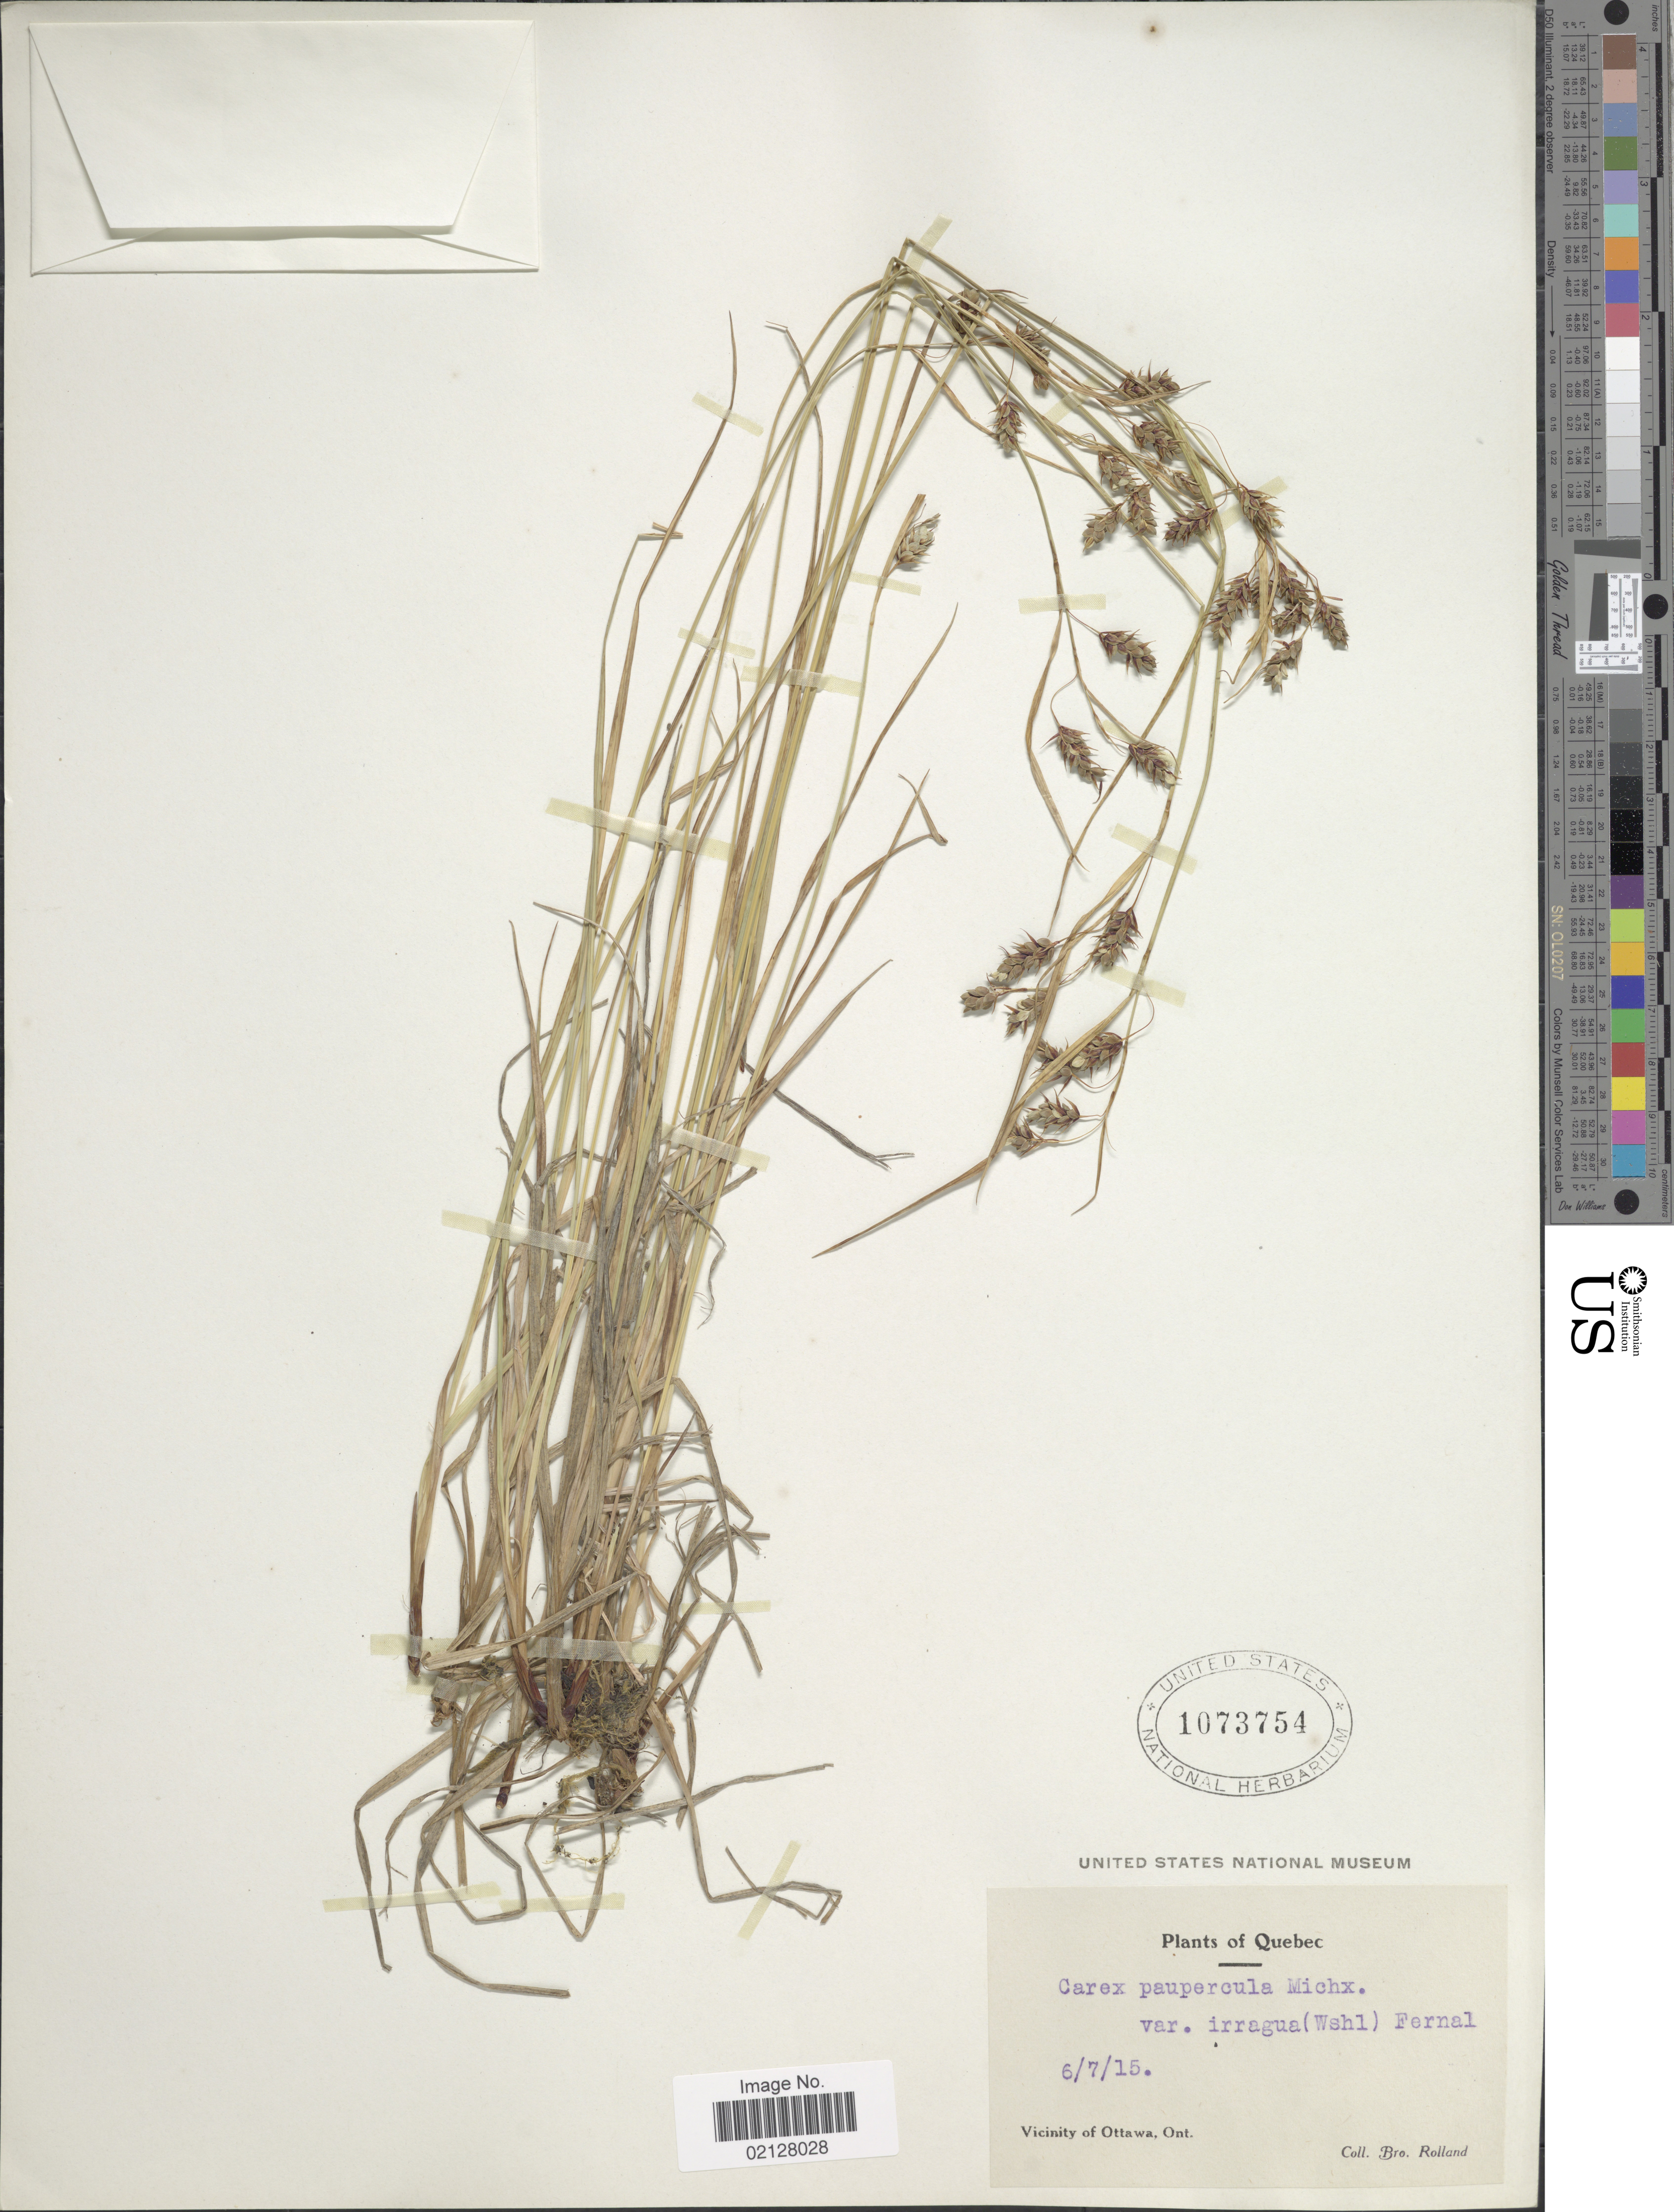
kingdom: Plantae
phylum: Tracheophyta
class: Liliopsida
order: Poales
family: Cyperaceae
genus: Carex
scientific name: Carex magellanica subsp. irrigua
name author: (Wahlenb.) Hiitonen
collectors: B. Rolland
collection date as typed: Transcribed d/m/y: 6/7/15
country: Canada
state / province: Ontario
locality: Quebec. Vicinity of Ottawa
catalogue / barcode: US 1073754